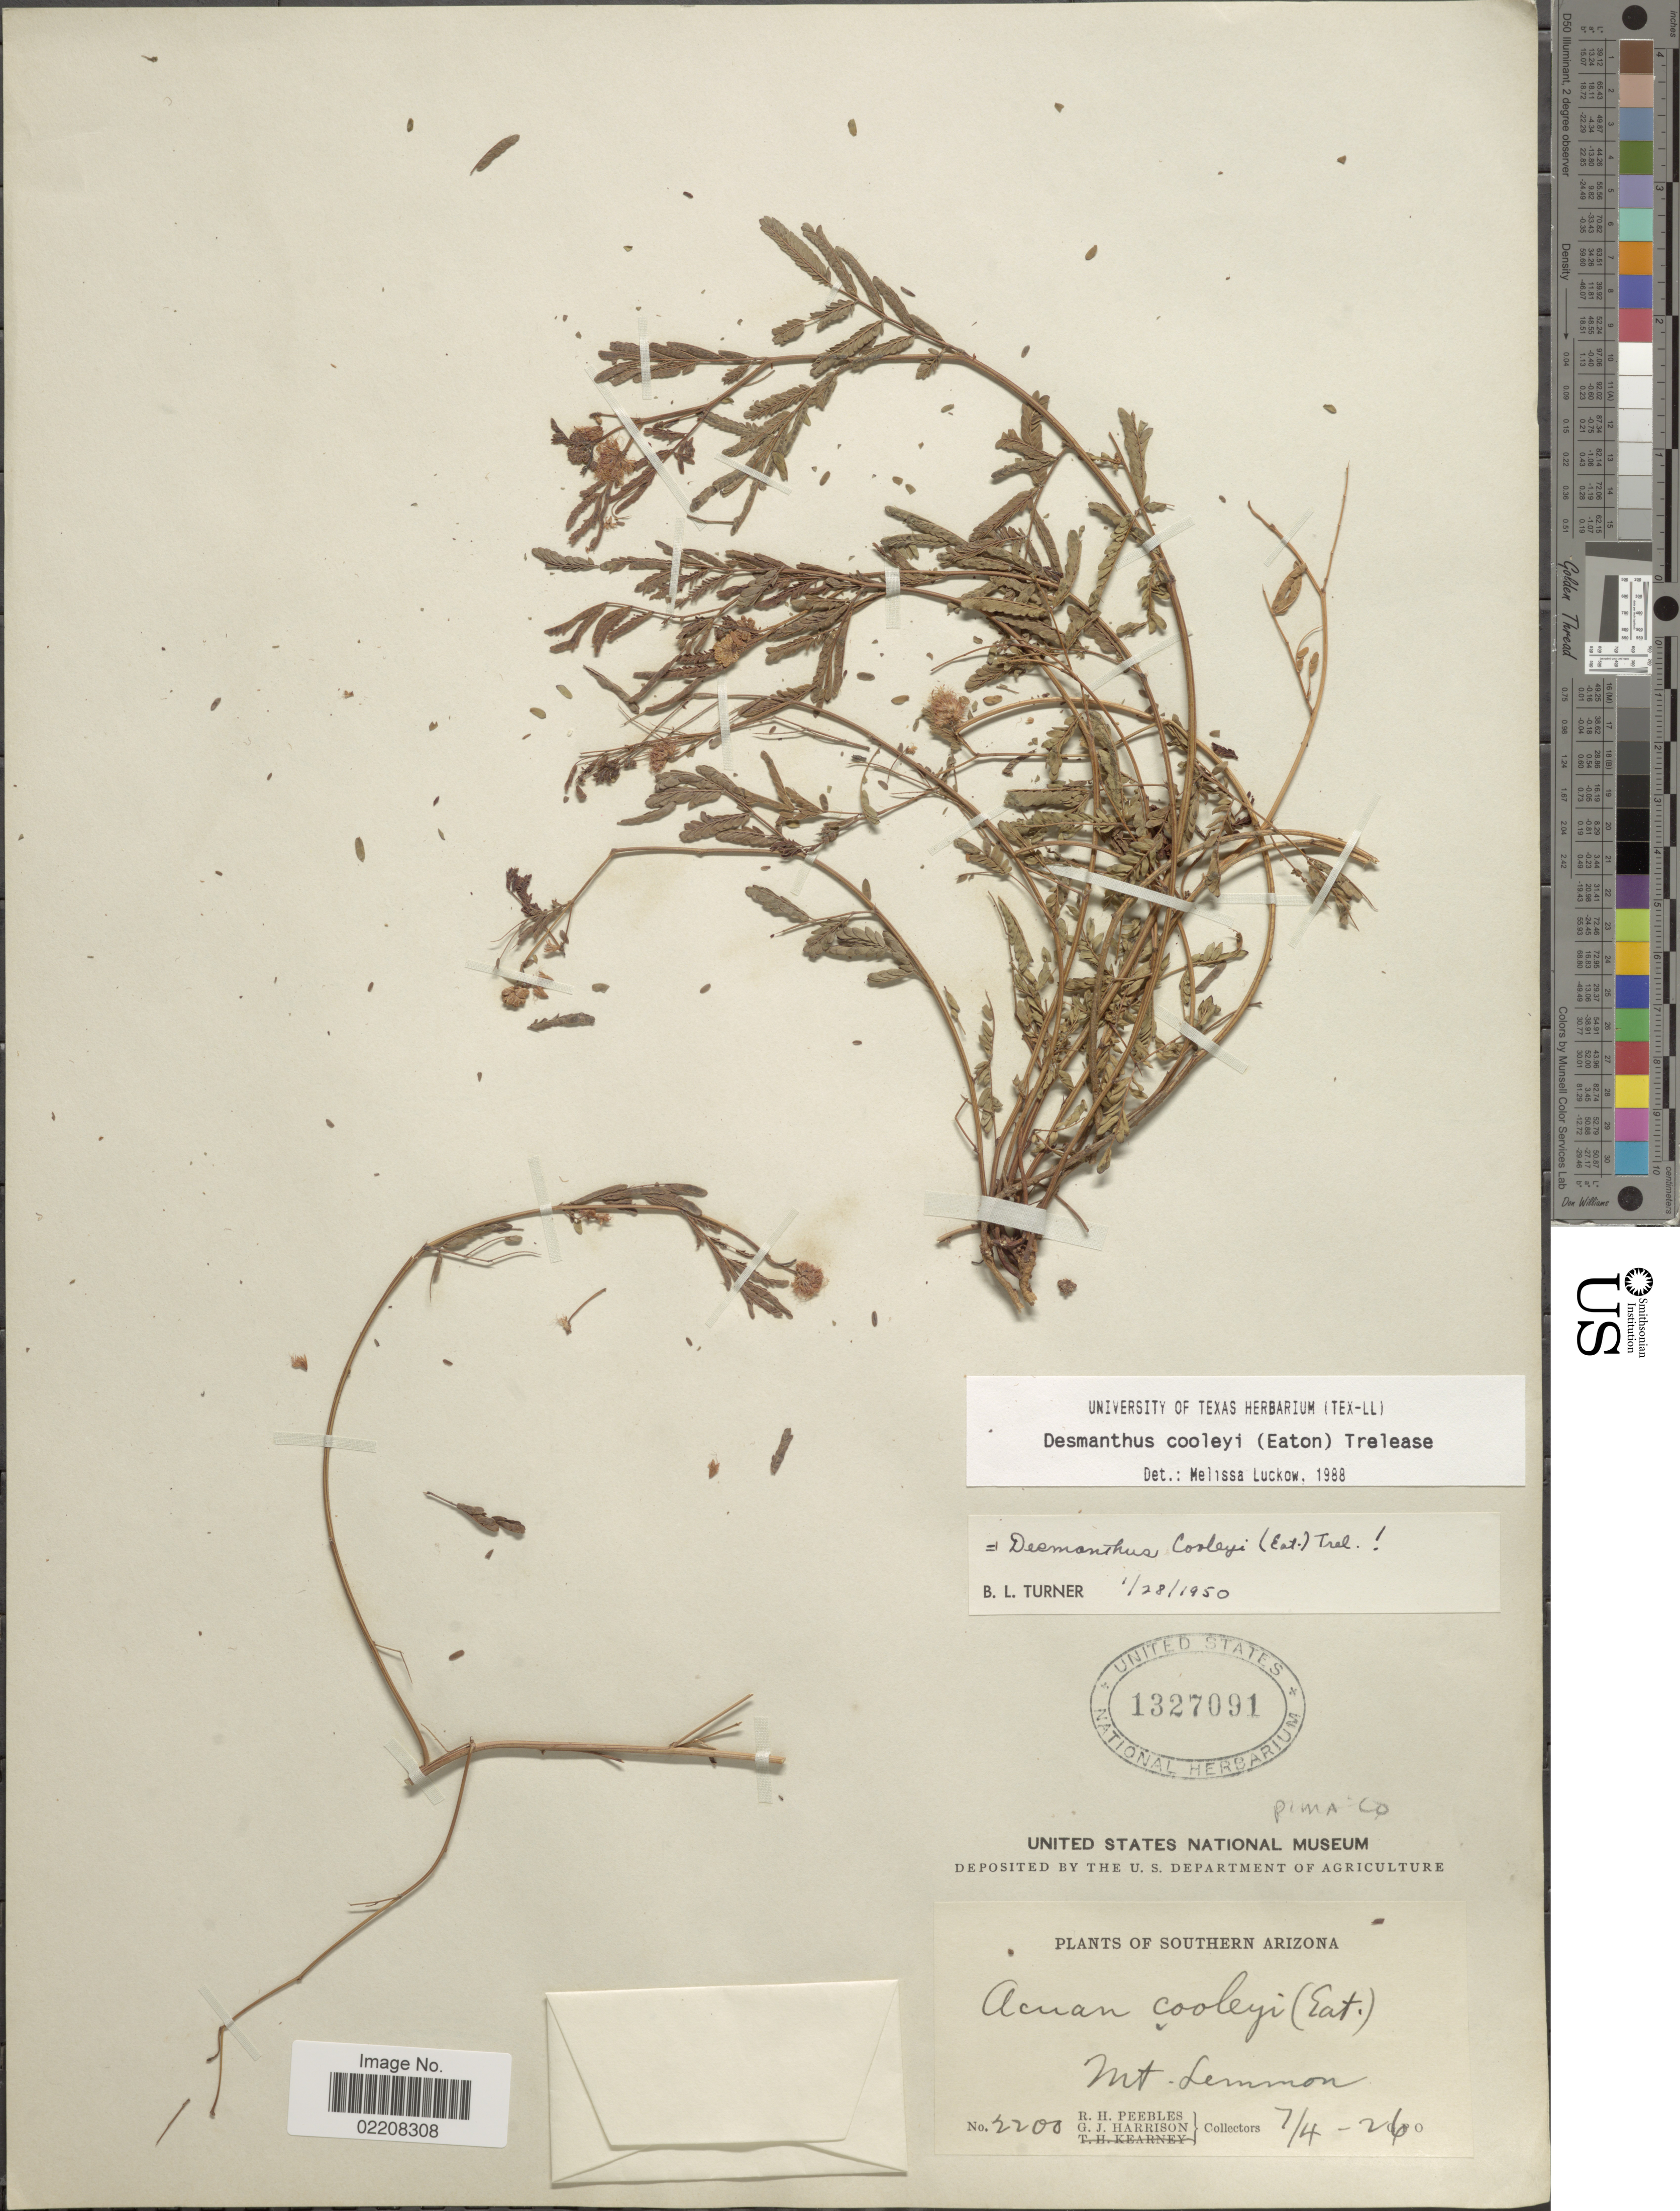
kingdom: Plantae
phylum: Tracheophyta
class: Magnoliopsida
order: Fabales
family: Fabaceae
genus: Desmanthus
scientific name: Desmanthus cooleyi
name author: (Eaton) Trel.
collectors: R. H. Peebles & G. J. Harrison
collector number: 2200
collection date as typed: Transcribed d/m/y: 4/7/26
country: United States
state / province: Arizona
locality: Southern Arizona. Mt. Lemmon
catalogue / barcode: US 1327091